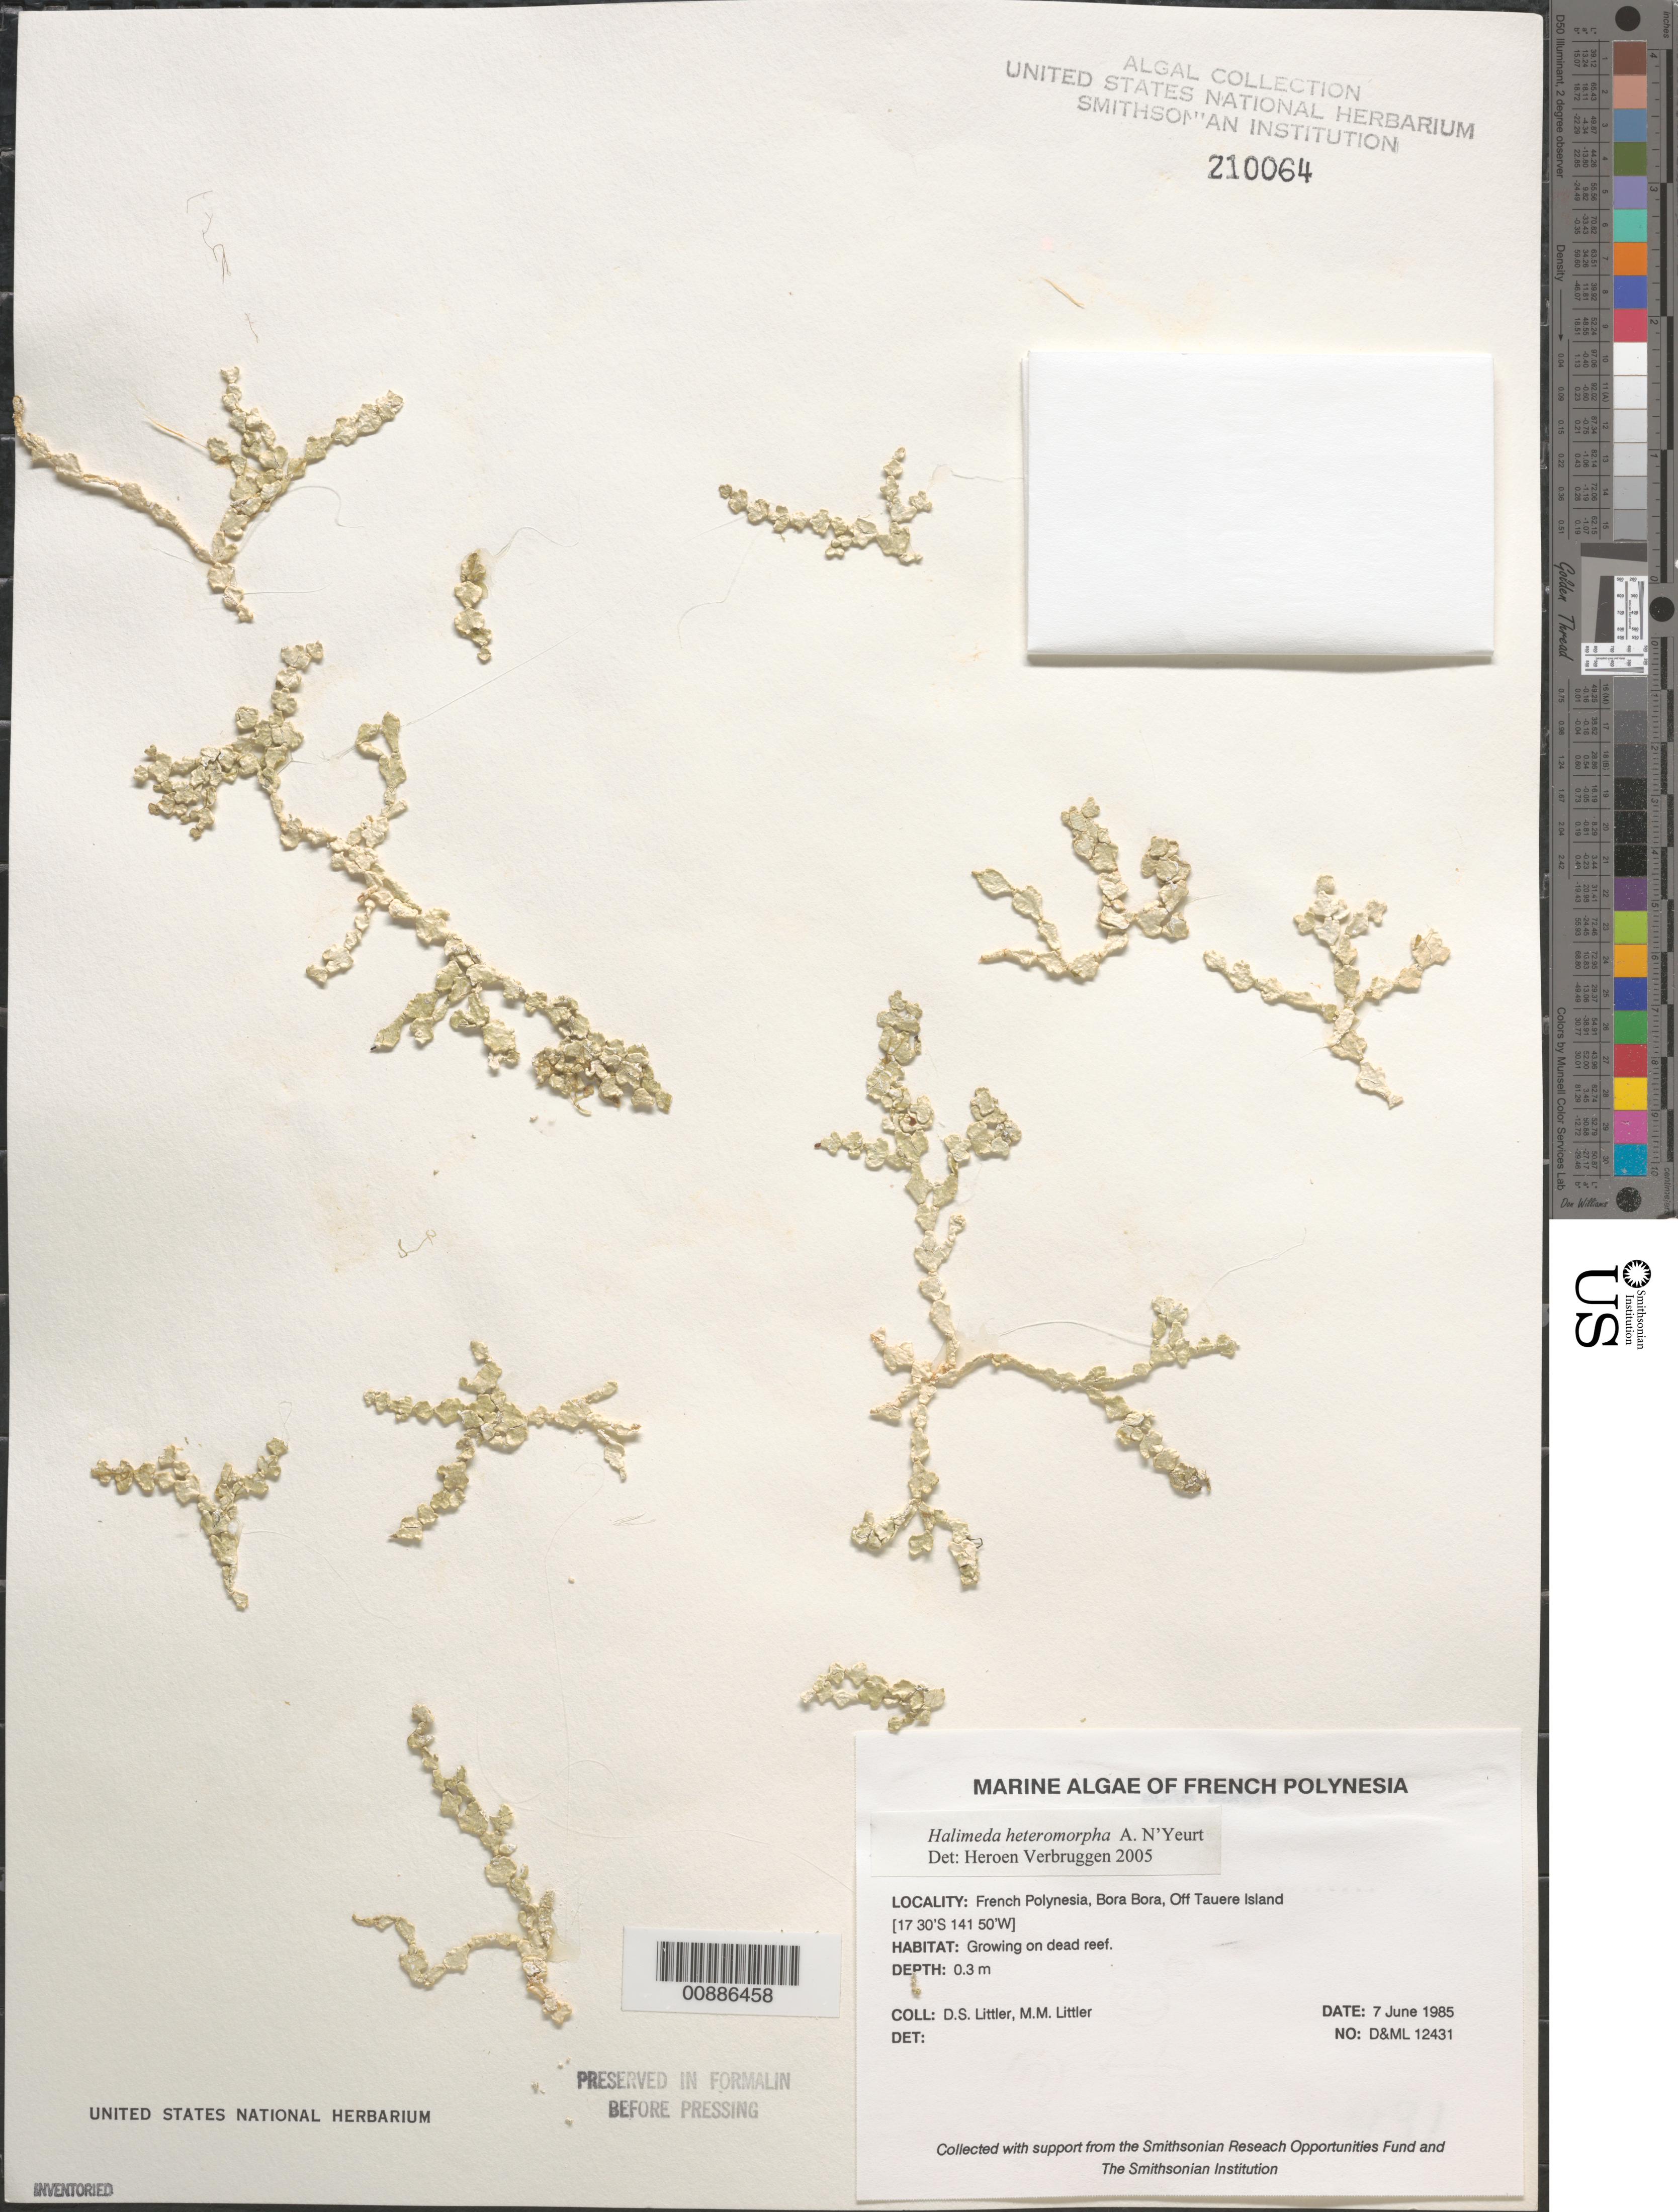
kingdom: Plantae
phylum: Chlorophyta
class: Ulvophyceae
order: Bryopsidales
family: Halimedaceae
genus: Halimeda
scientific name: Halimeda heteromorpha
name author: N'Yeurt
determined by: Verbruggen, H.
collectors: D. S. Littler & M. M. Littler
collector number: D&ML 12431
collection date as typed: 07 Jun 1985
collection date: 1985-06-07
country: French Polynesia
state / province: Iles Sous-le-Vent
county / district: Bora Bora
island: Bora Bora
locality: Off Tauere Island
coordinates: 17 30'S, 141 50'W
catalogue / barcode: US 210064